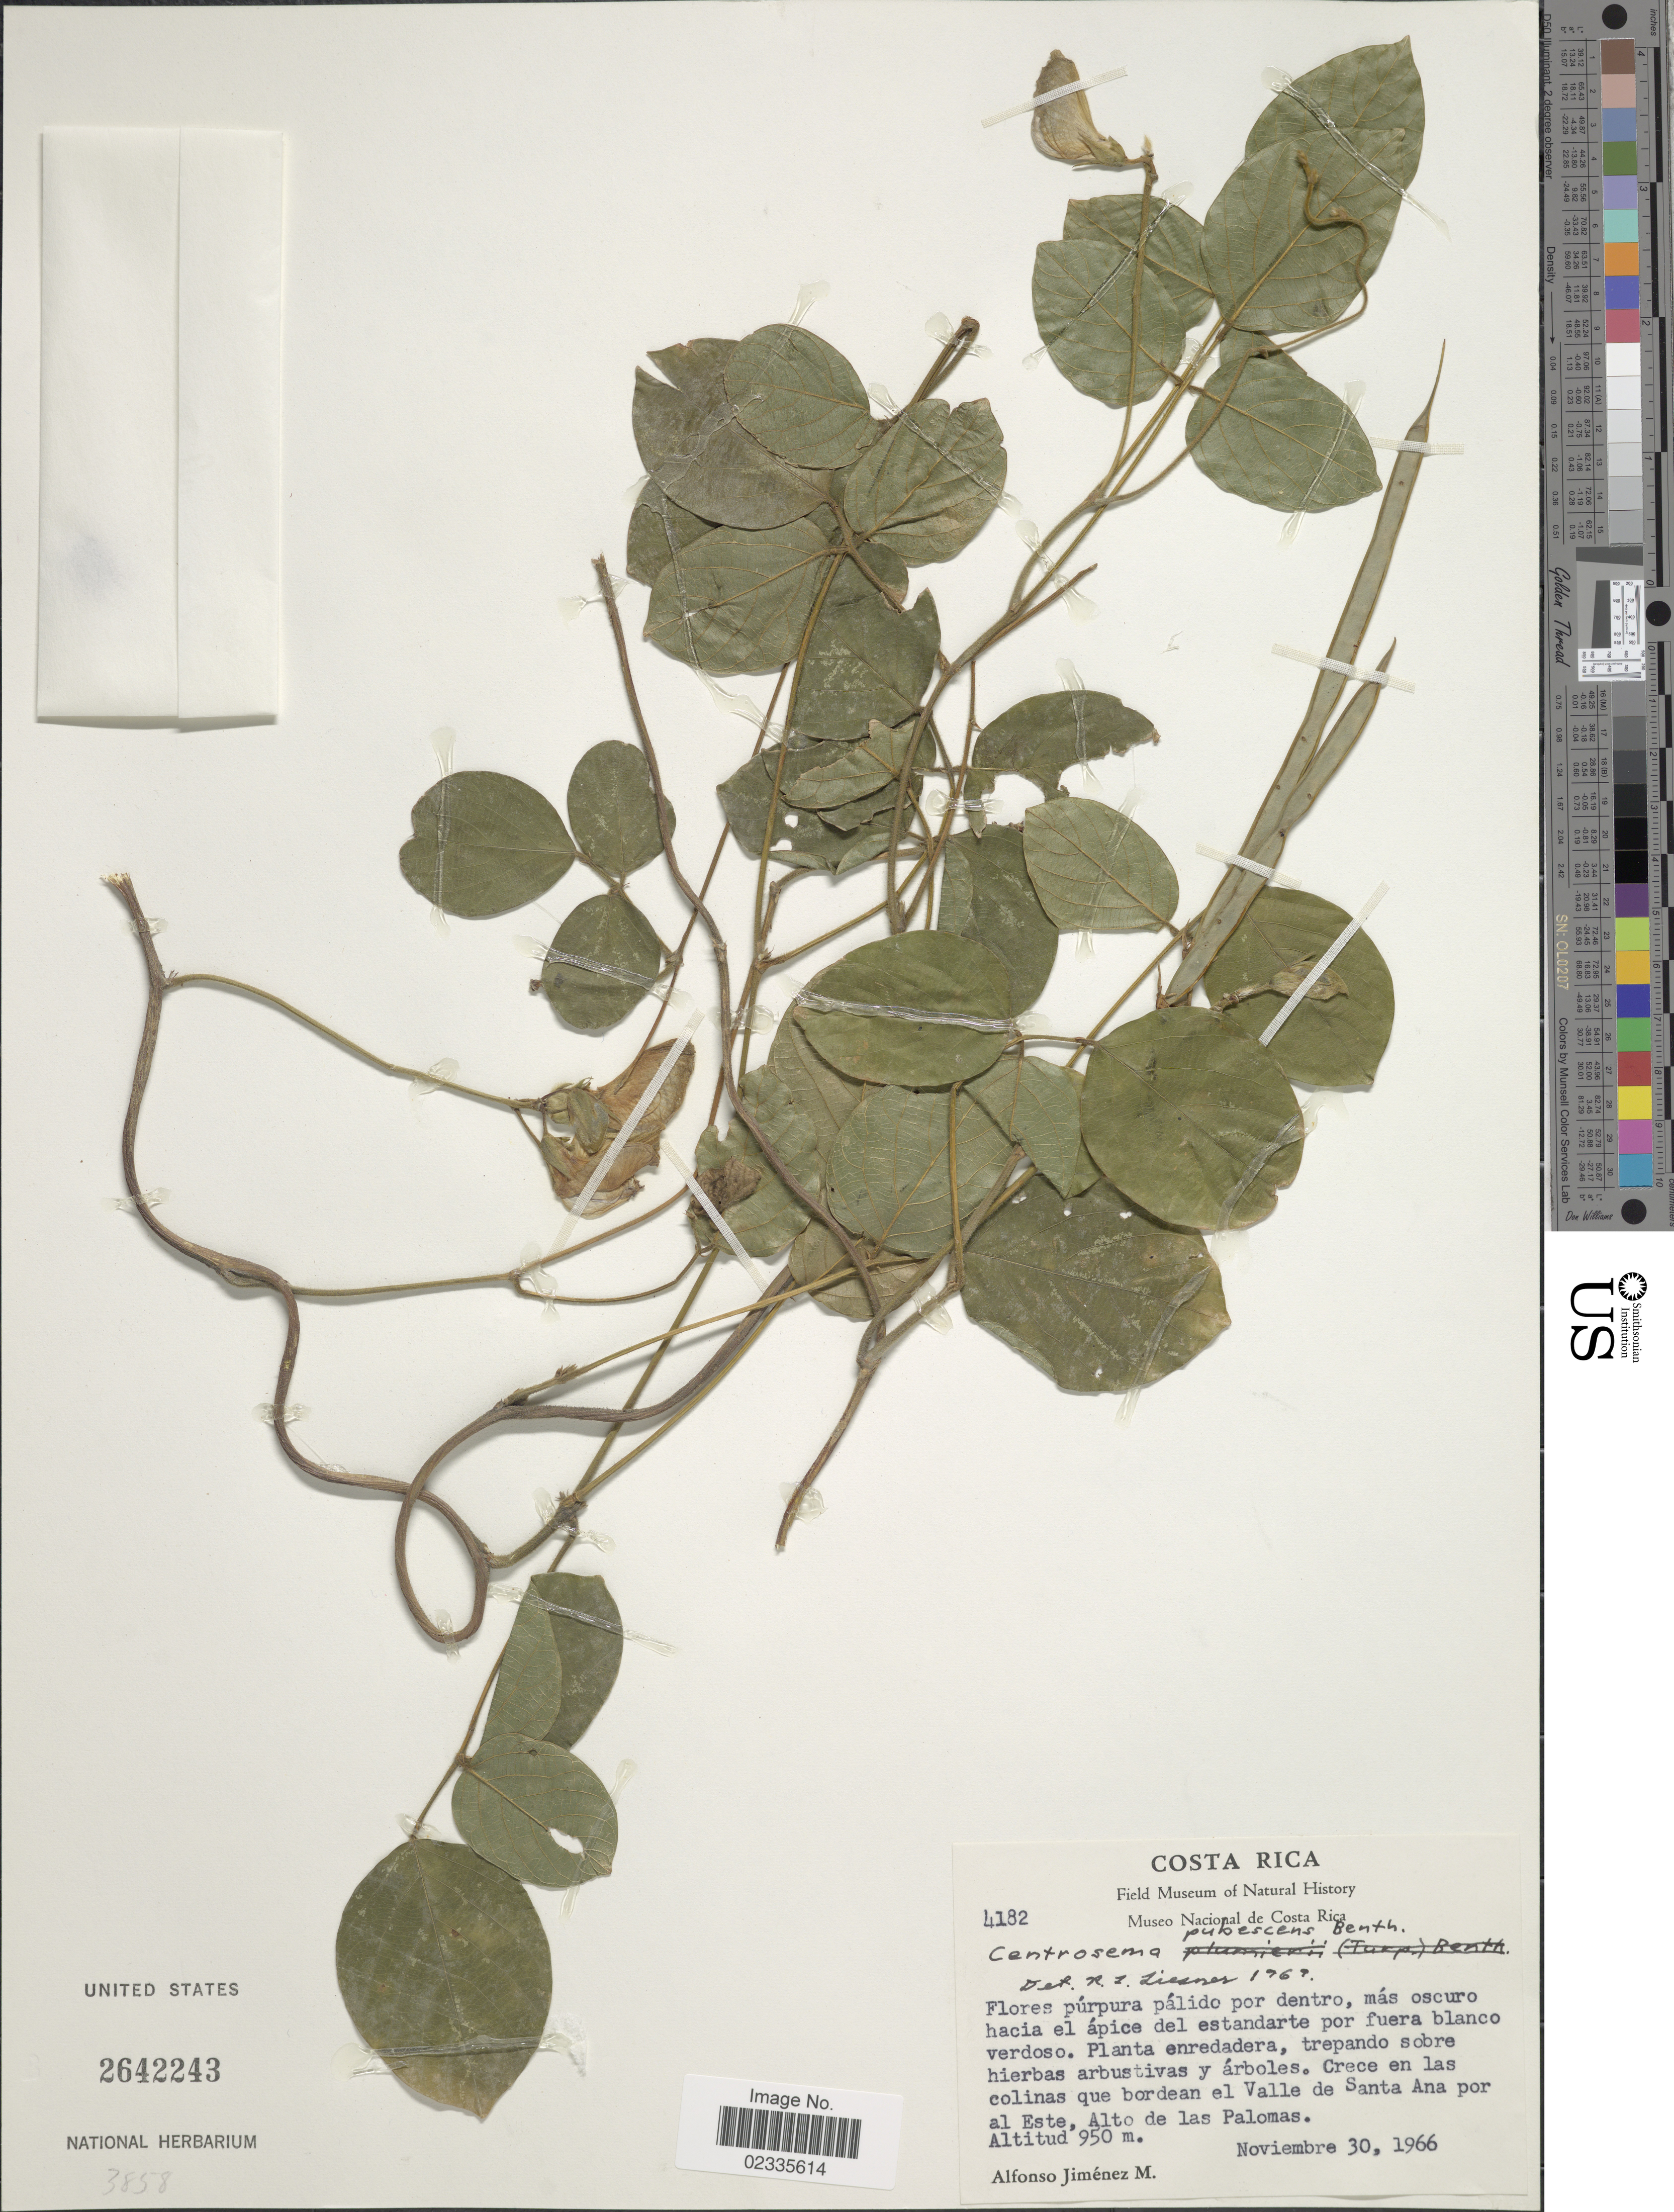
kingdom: Plantae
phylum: Tracheophyta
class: Magnoliopsida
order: Fabales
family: Fabaceae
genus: Centrosema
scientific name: Centrosema pubescens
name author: Benth.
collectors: A. Jiménez M.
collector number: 4182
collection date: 1966-11-30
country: Costa Rica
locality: Crece en las colinas que bordean el Valle de Santa Ana por al Este, Alto de las Palomas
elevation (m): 950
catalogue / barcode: US 2642243